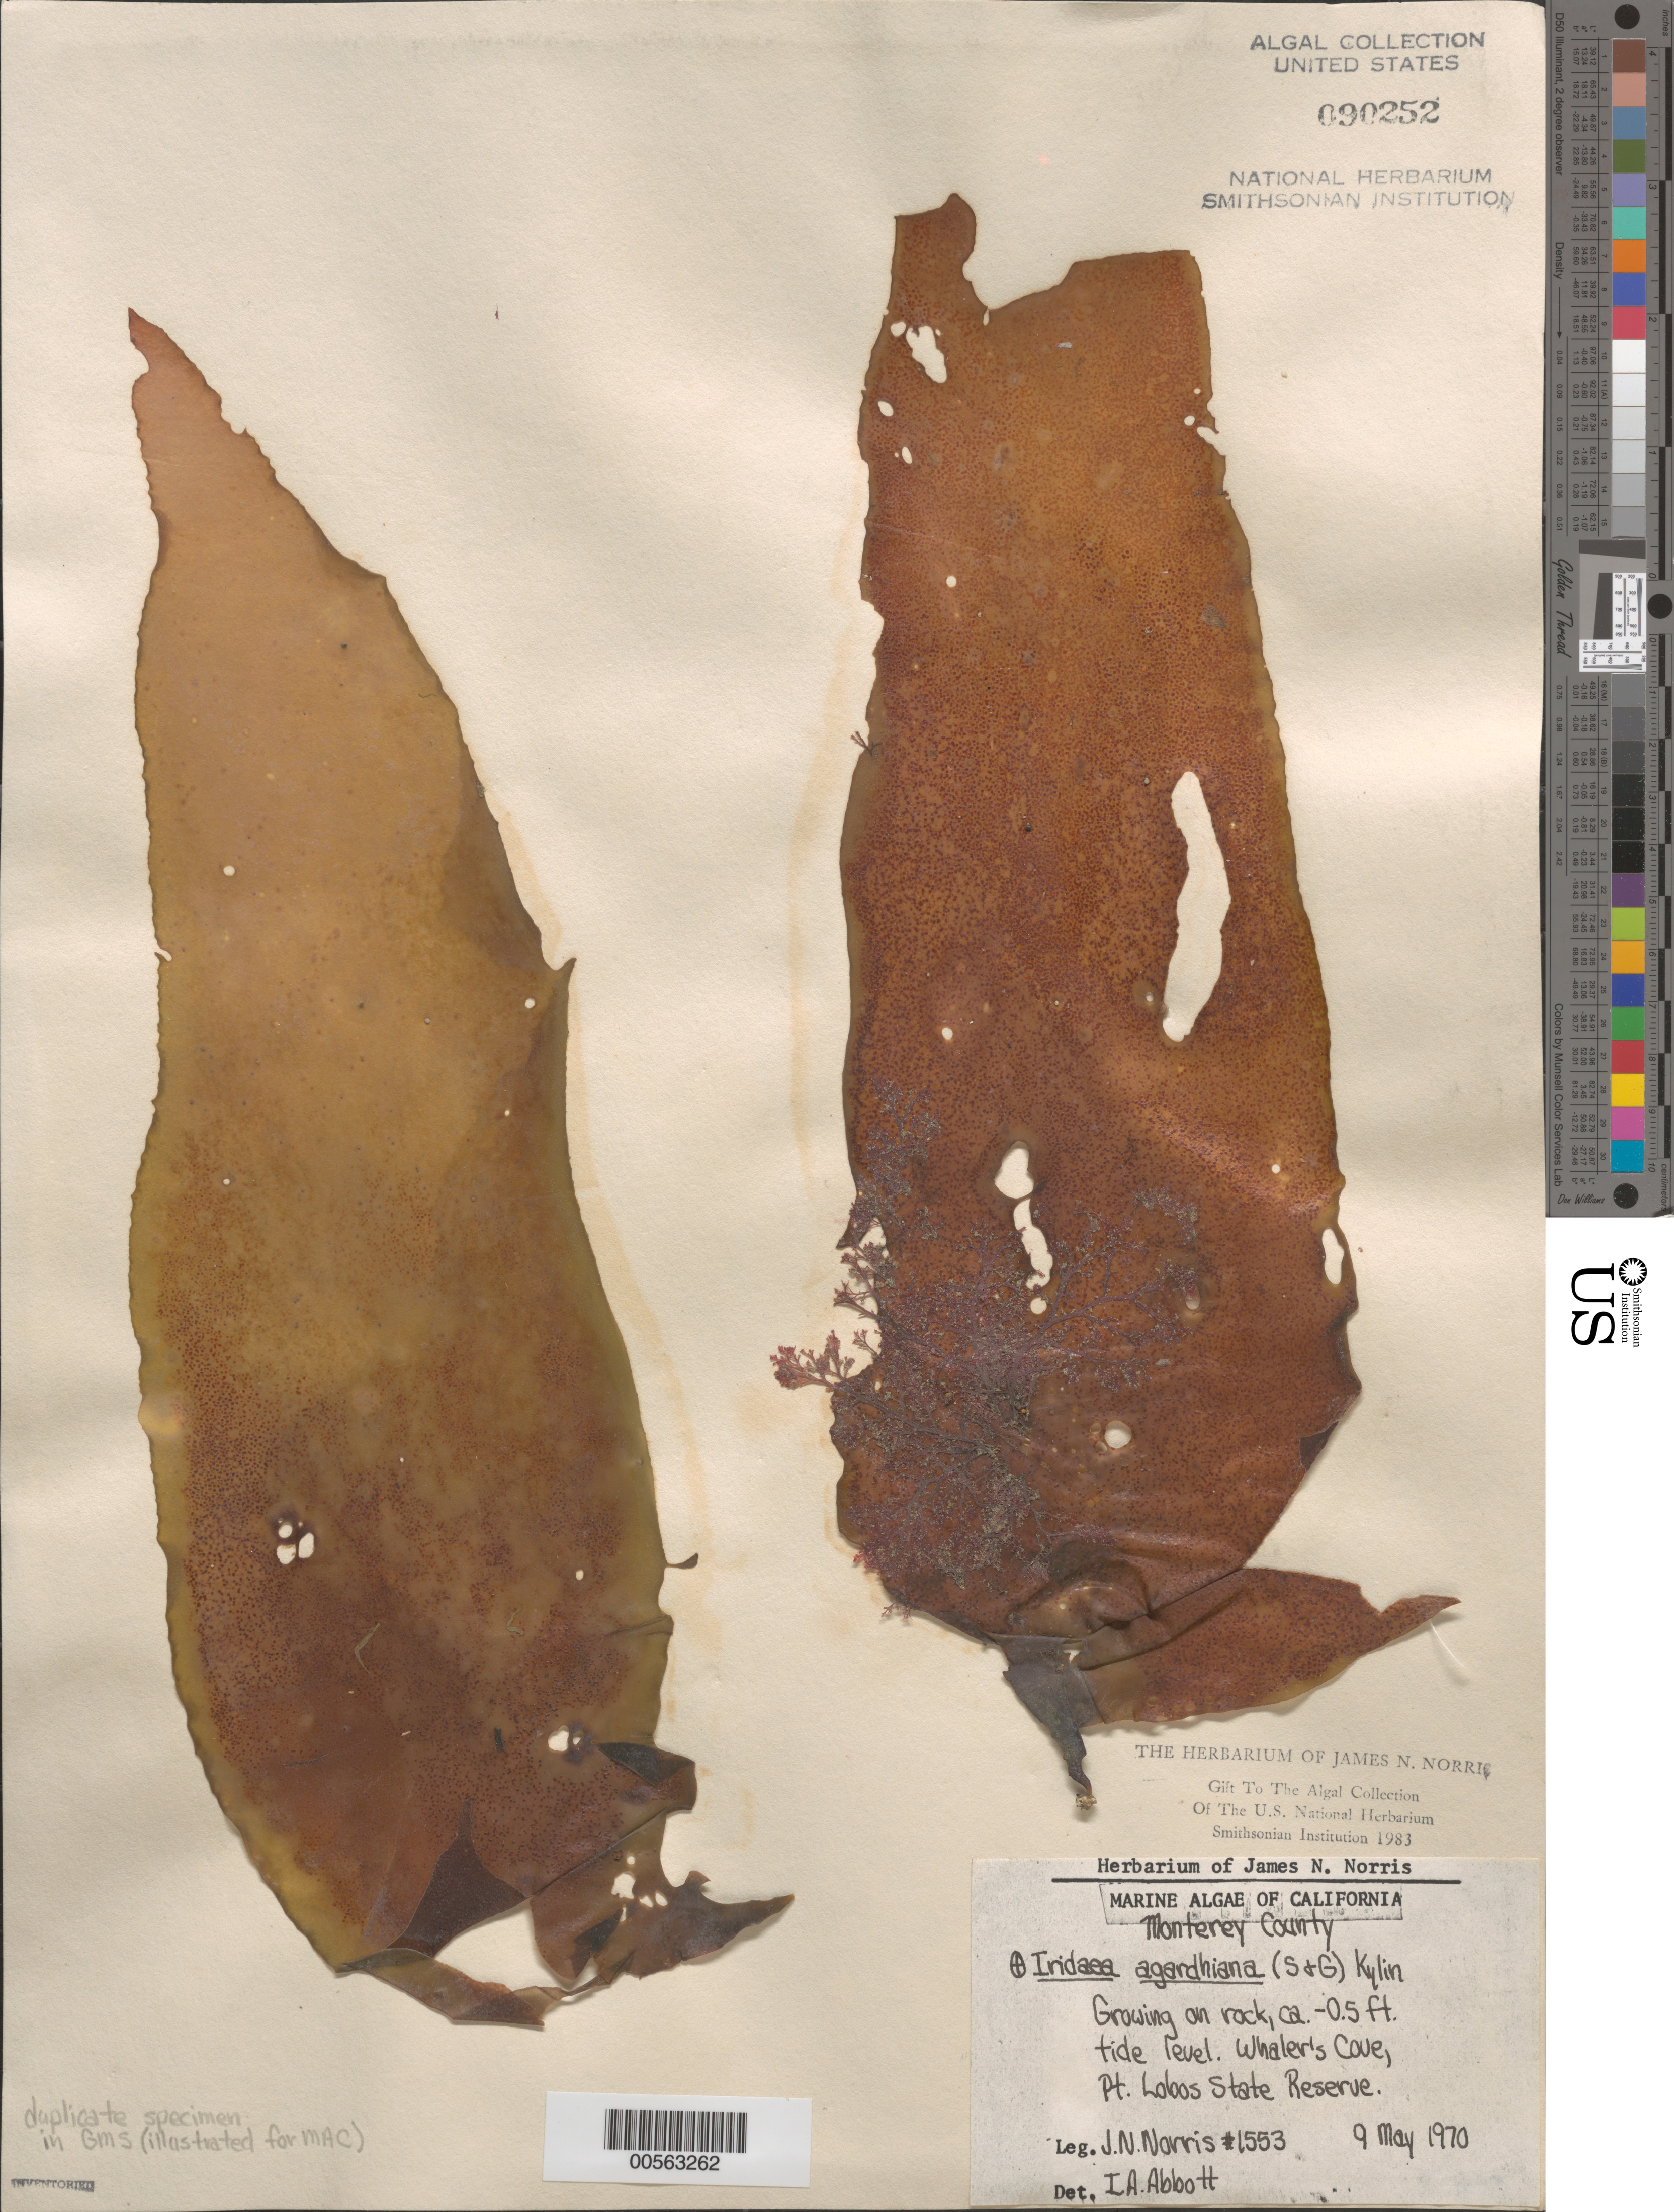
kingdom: Plantae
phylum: Rhodophyta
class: Florideophyceae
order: Gigartinales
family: Gigartinaceae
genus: Mazzaella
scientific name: Mazzaella flaccida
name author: (Setchell & N.L. Gardner) Fredericq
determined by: Algae name updating Project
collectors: J. N. Norris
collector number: JN-1553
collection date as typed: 09 May 1970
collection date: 1970-05-09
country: United States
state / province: California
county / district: Monterey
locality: Whaler's Cove, Point Lobos State Reserve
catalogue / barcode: US 90252